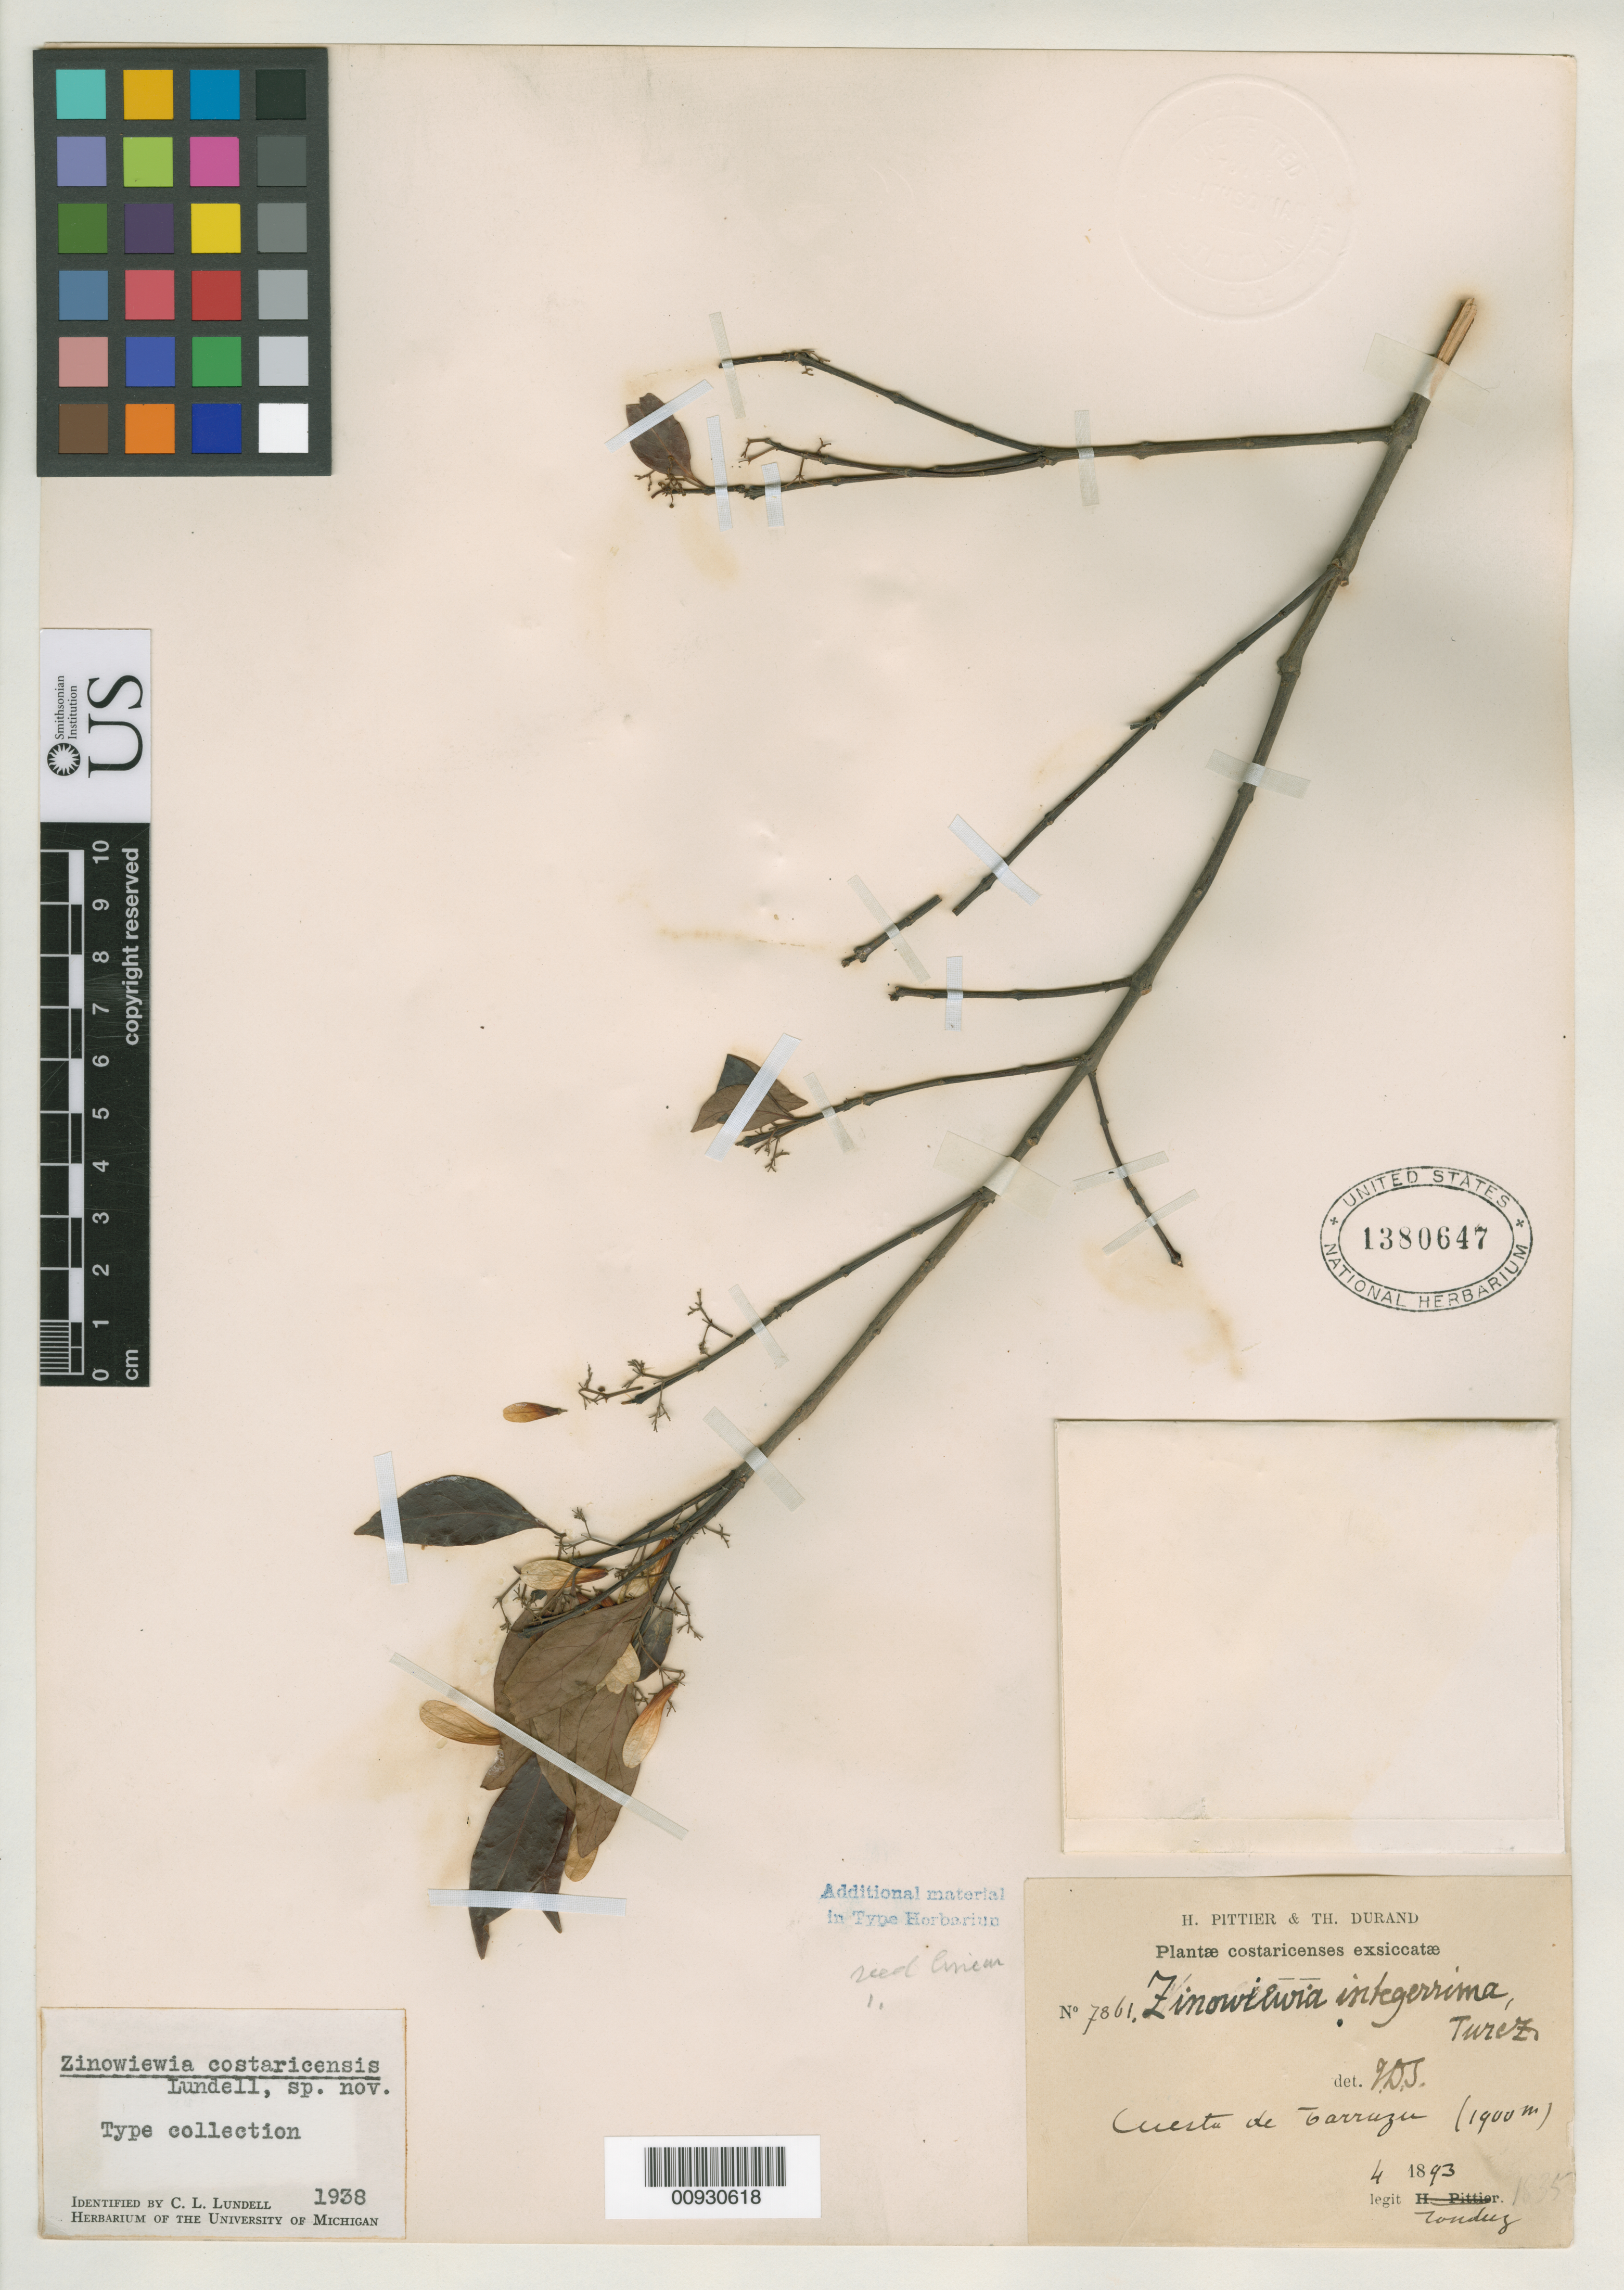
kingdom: Plantae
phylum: Tracheophyta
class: Magnoliopsida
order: Celastrales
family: Celastraceae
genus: Zinowiewia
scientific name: Zinowiewia costaricensis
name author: Lundell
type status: Isotype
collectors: A. Tonduz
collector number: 7861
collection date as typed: Apr 1893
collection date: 1893-04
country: Costa Rica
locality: Cuesta de Terrazu.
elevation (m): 1900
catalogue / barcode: US 1380647